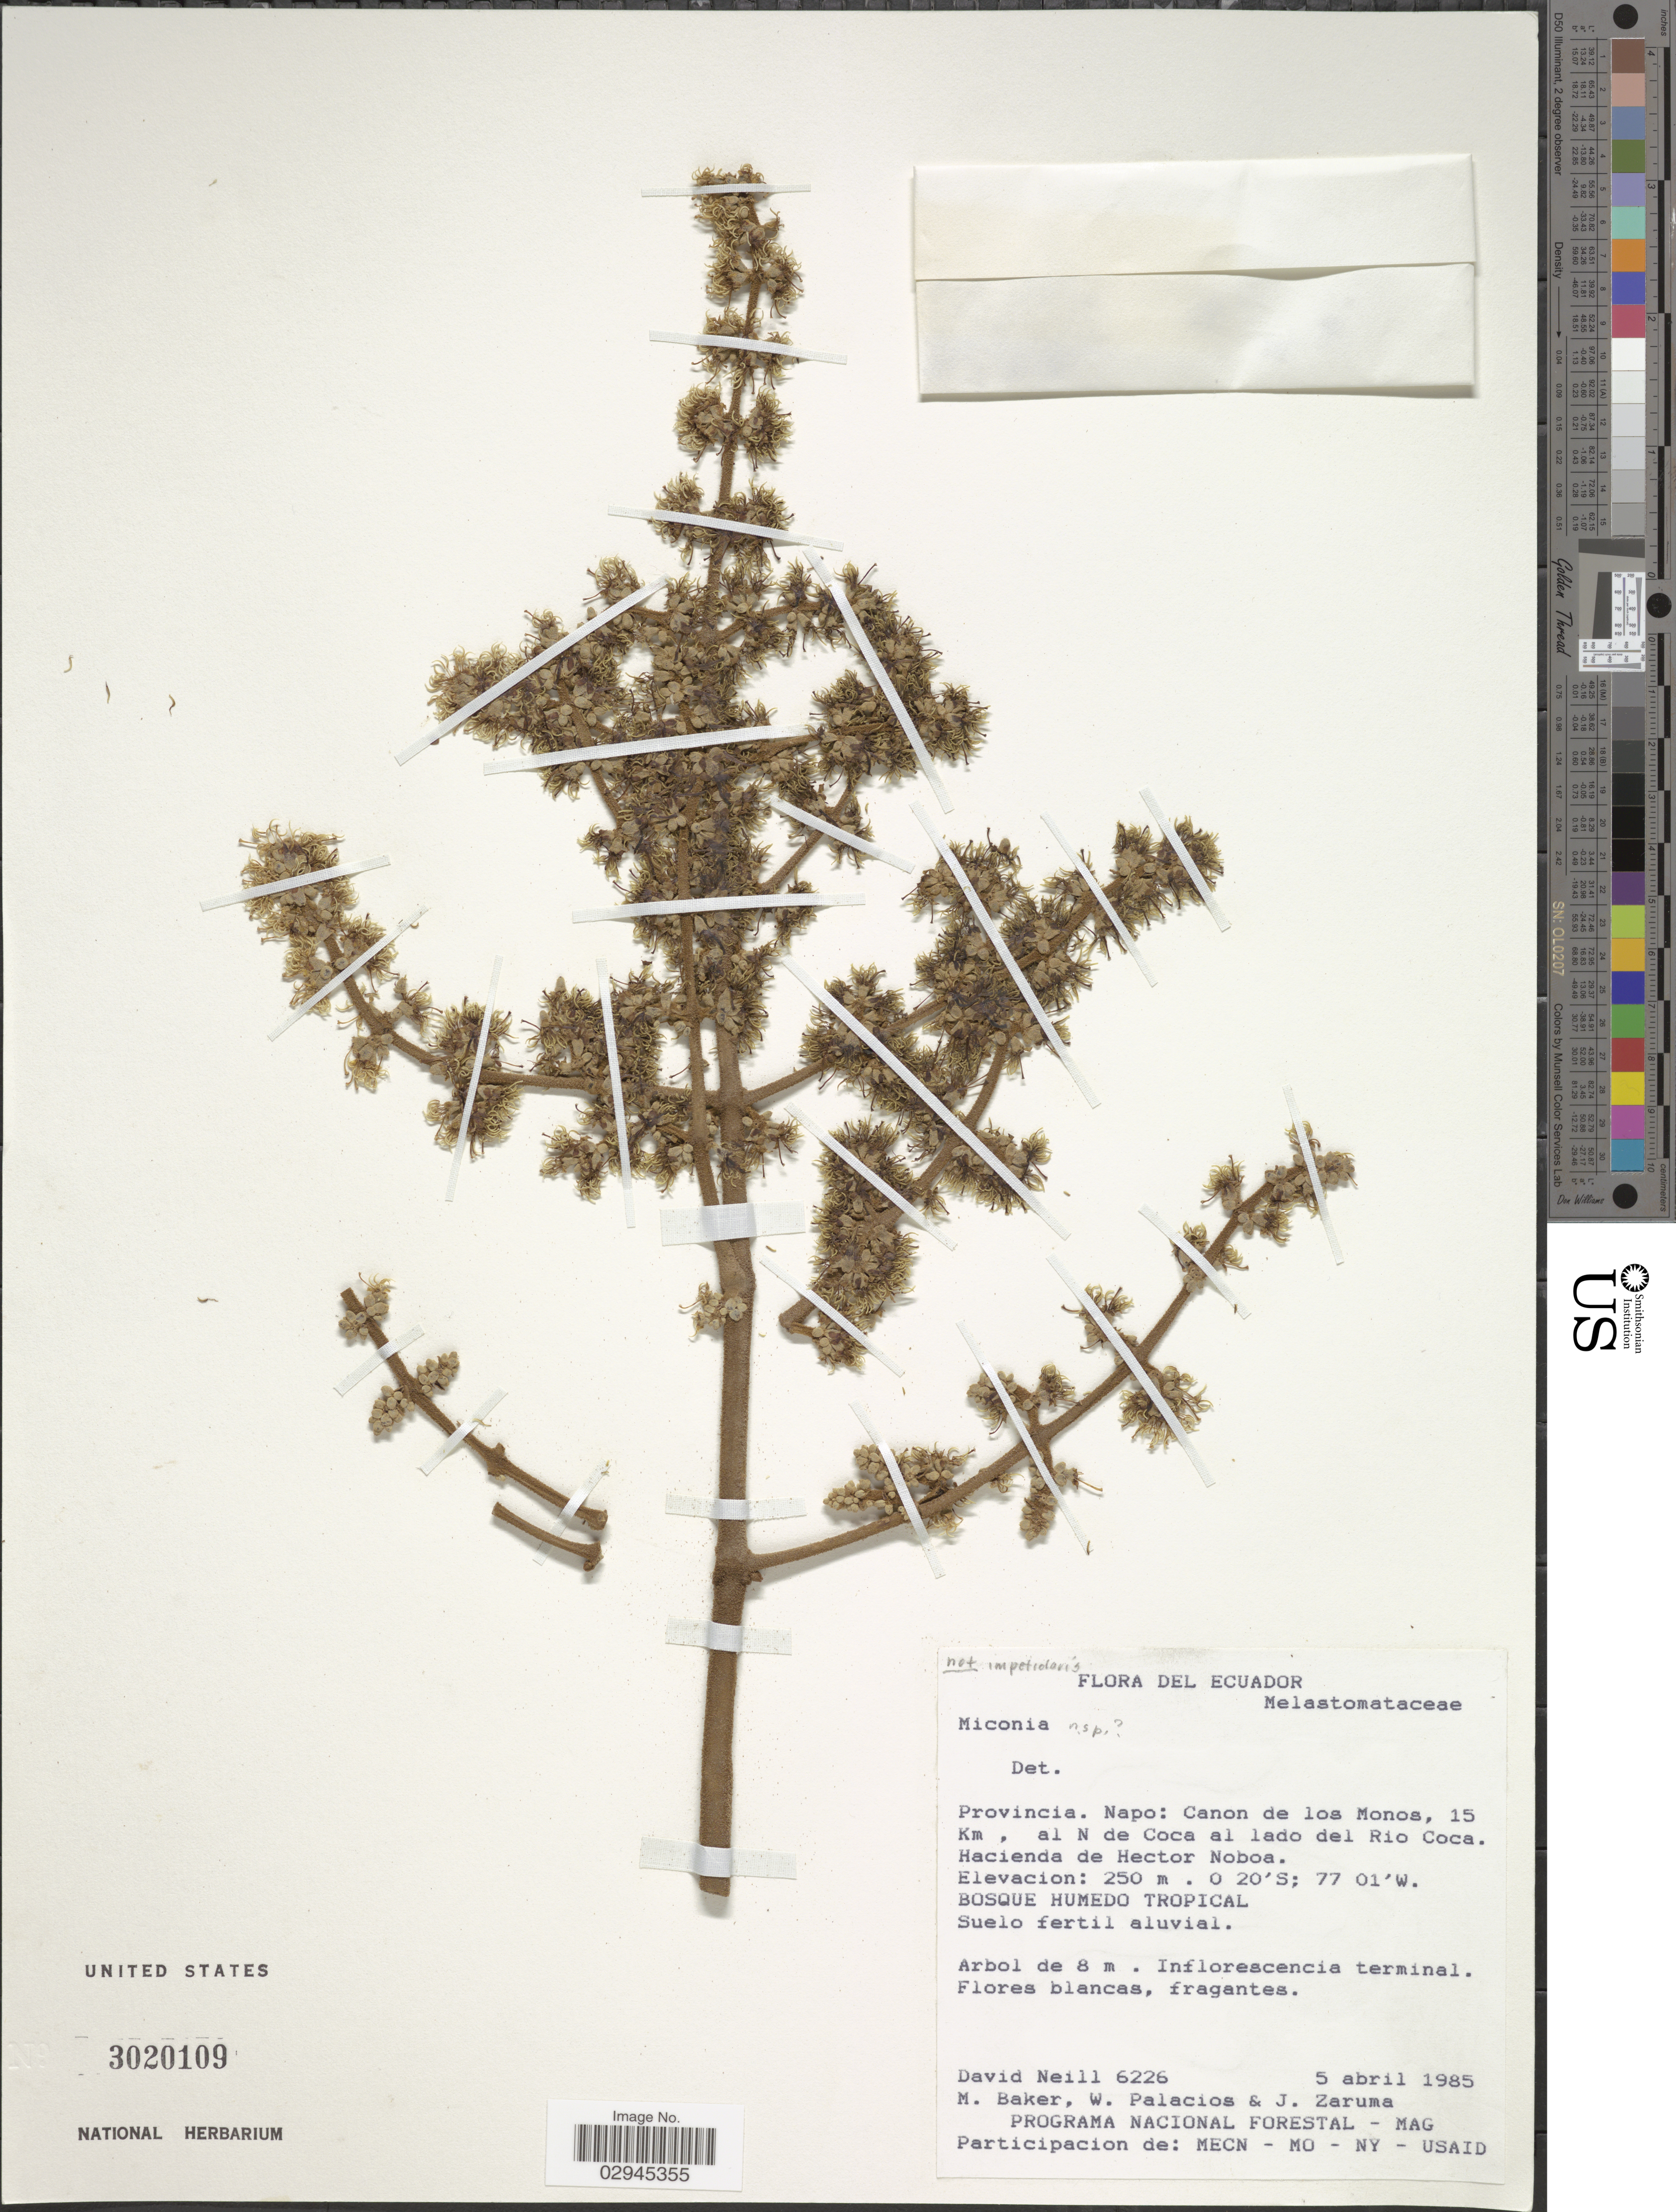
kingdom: Plantae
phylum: Tracheophyta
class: Magnoliopsida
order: Myrtales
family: Melastomataceae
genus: Miconia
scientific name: Miconia sp.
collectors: D. Neill, M. Baker, W. Palacios & J. Zaruma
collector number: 6226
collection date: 1985-04-05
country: Ecuador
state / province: Napo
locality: Canon de los Monos, 15 Km, al N de Coca al lado del Rio Coca. Hacienda de Hector Noboa. Bosque humedo Tropical.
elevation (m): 250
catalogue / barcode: US 3020109